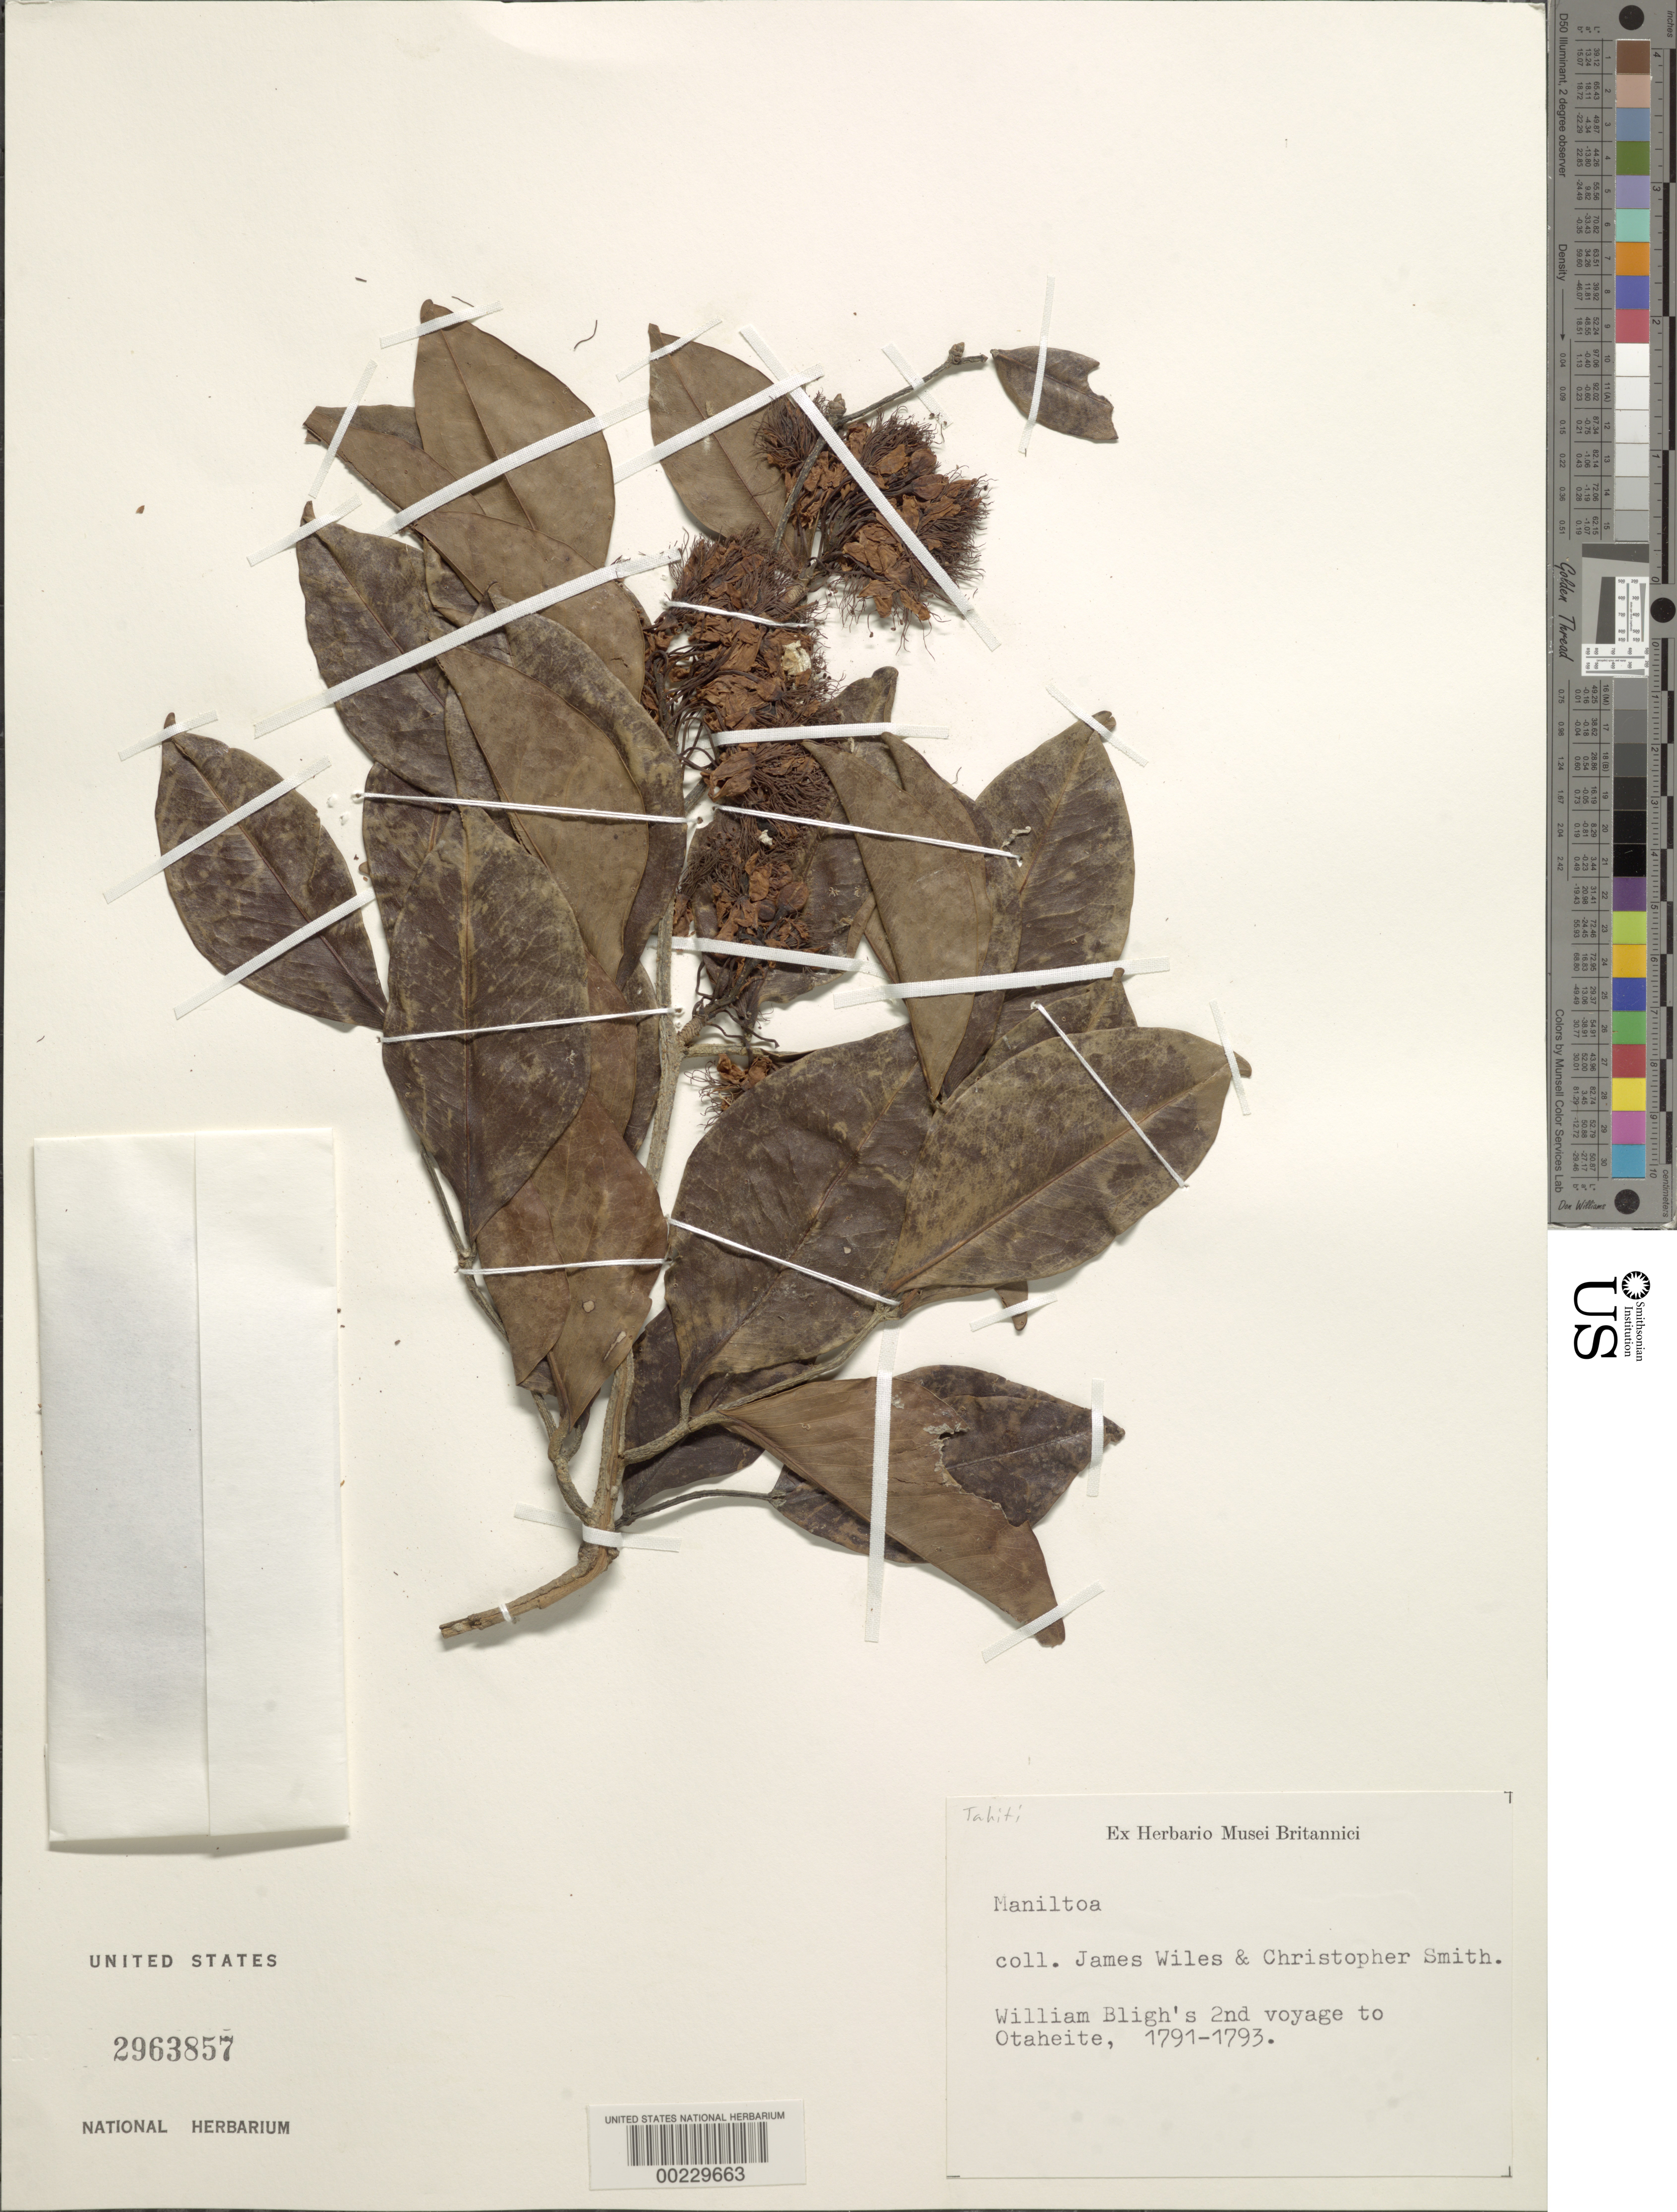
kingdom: Plantae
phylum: Tracheophyta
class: Magnoliopsida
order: Fabales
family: Fabaceae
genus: Maniltoa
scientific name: Maniltoa sp.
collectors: J. Wiles & C. Smith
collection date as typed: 1791 to -- -- 1793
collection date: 1791/1793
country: French Polynesia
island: Tahiti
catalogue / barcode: US 2963857